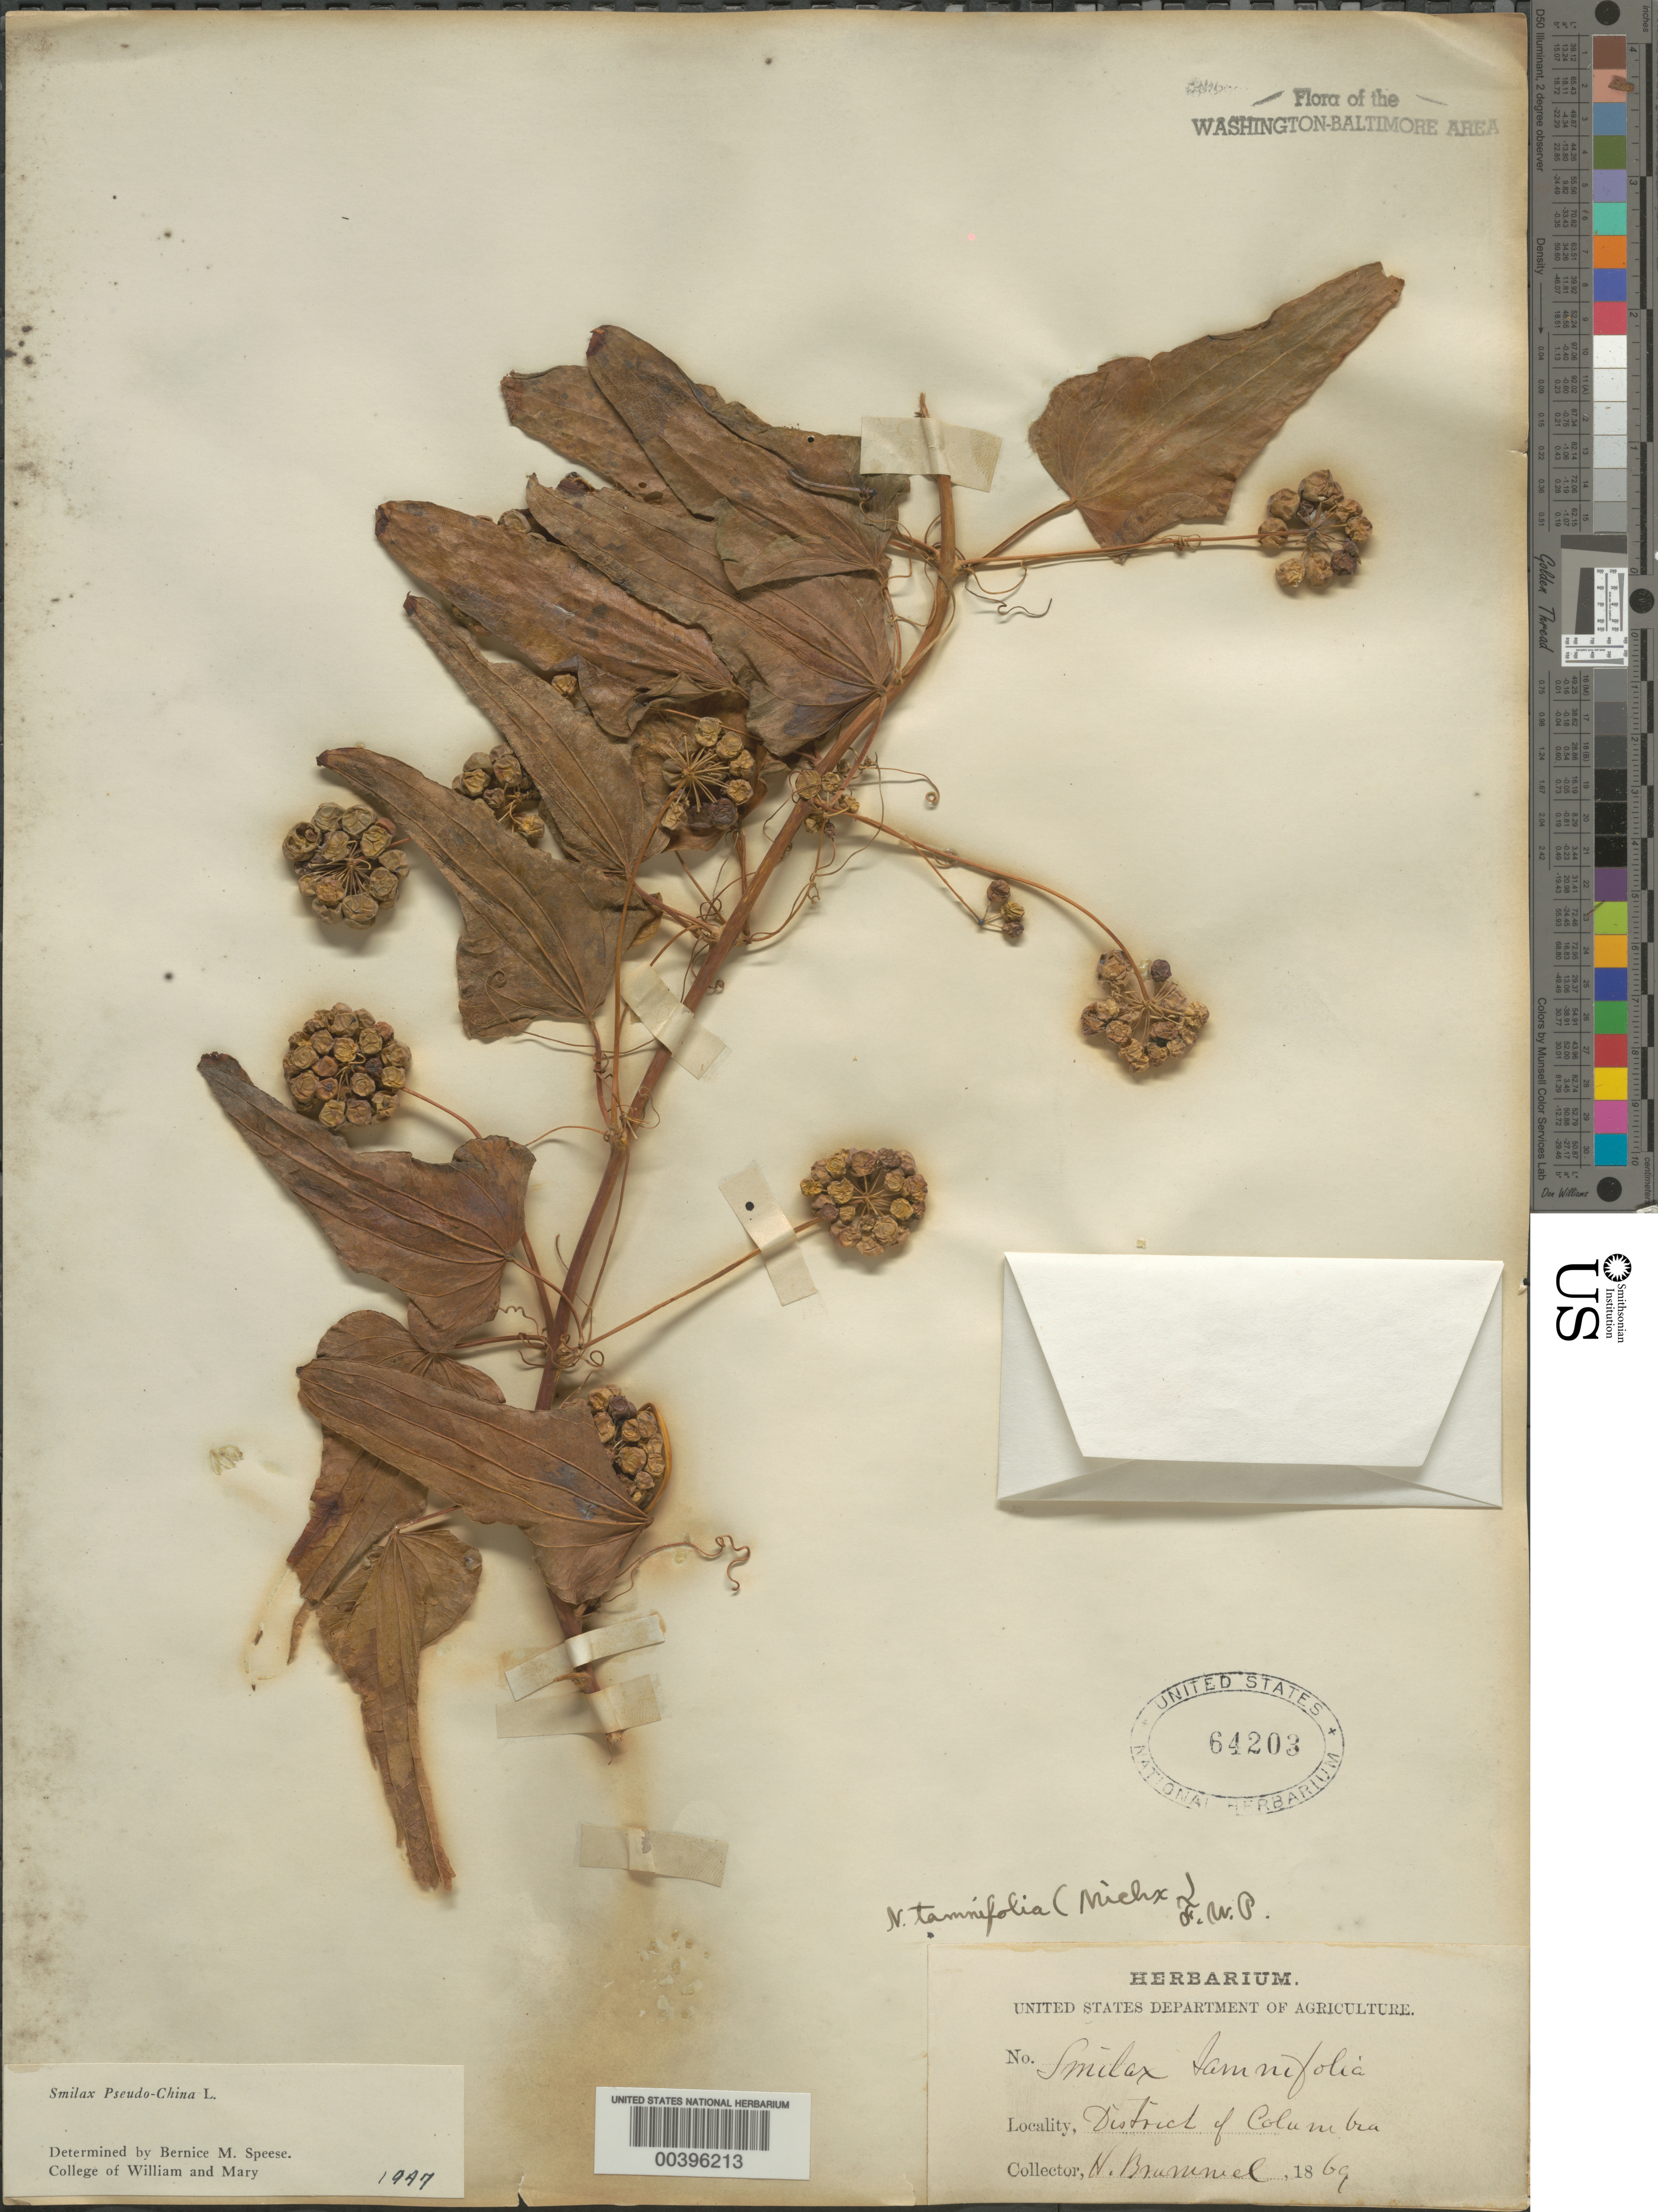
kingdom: Plantae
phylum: Tracheophyta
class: Liliopsida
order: Liliales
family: Smilacaceae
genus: Smilax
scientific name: Smilax pseudochina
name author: L.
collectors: H. Brunnel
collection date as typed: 1869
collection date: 1869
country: United States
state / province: District of Columbia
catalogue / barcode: US 64203